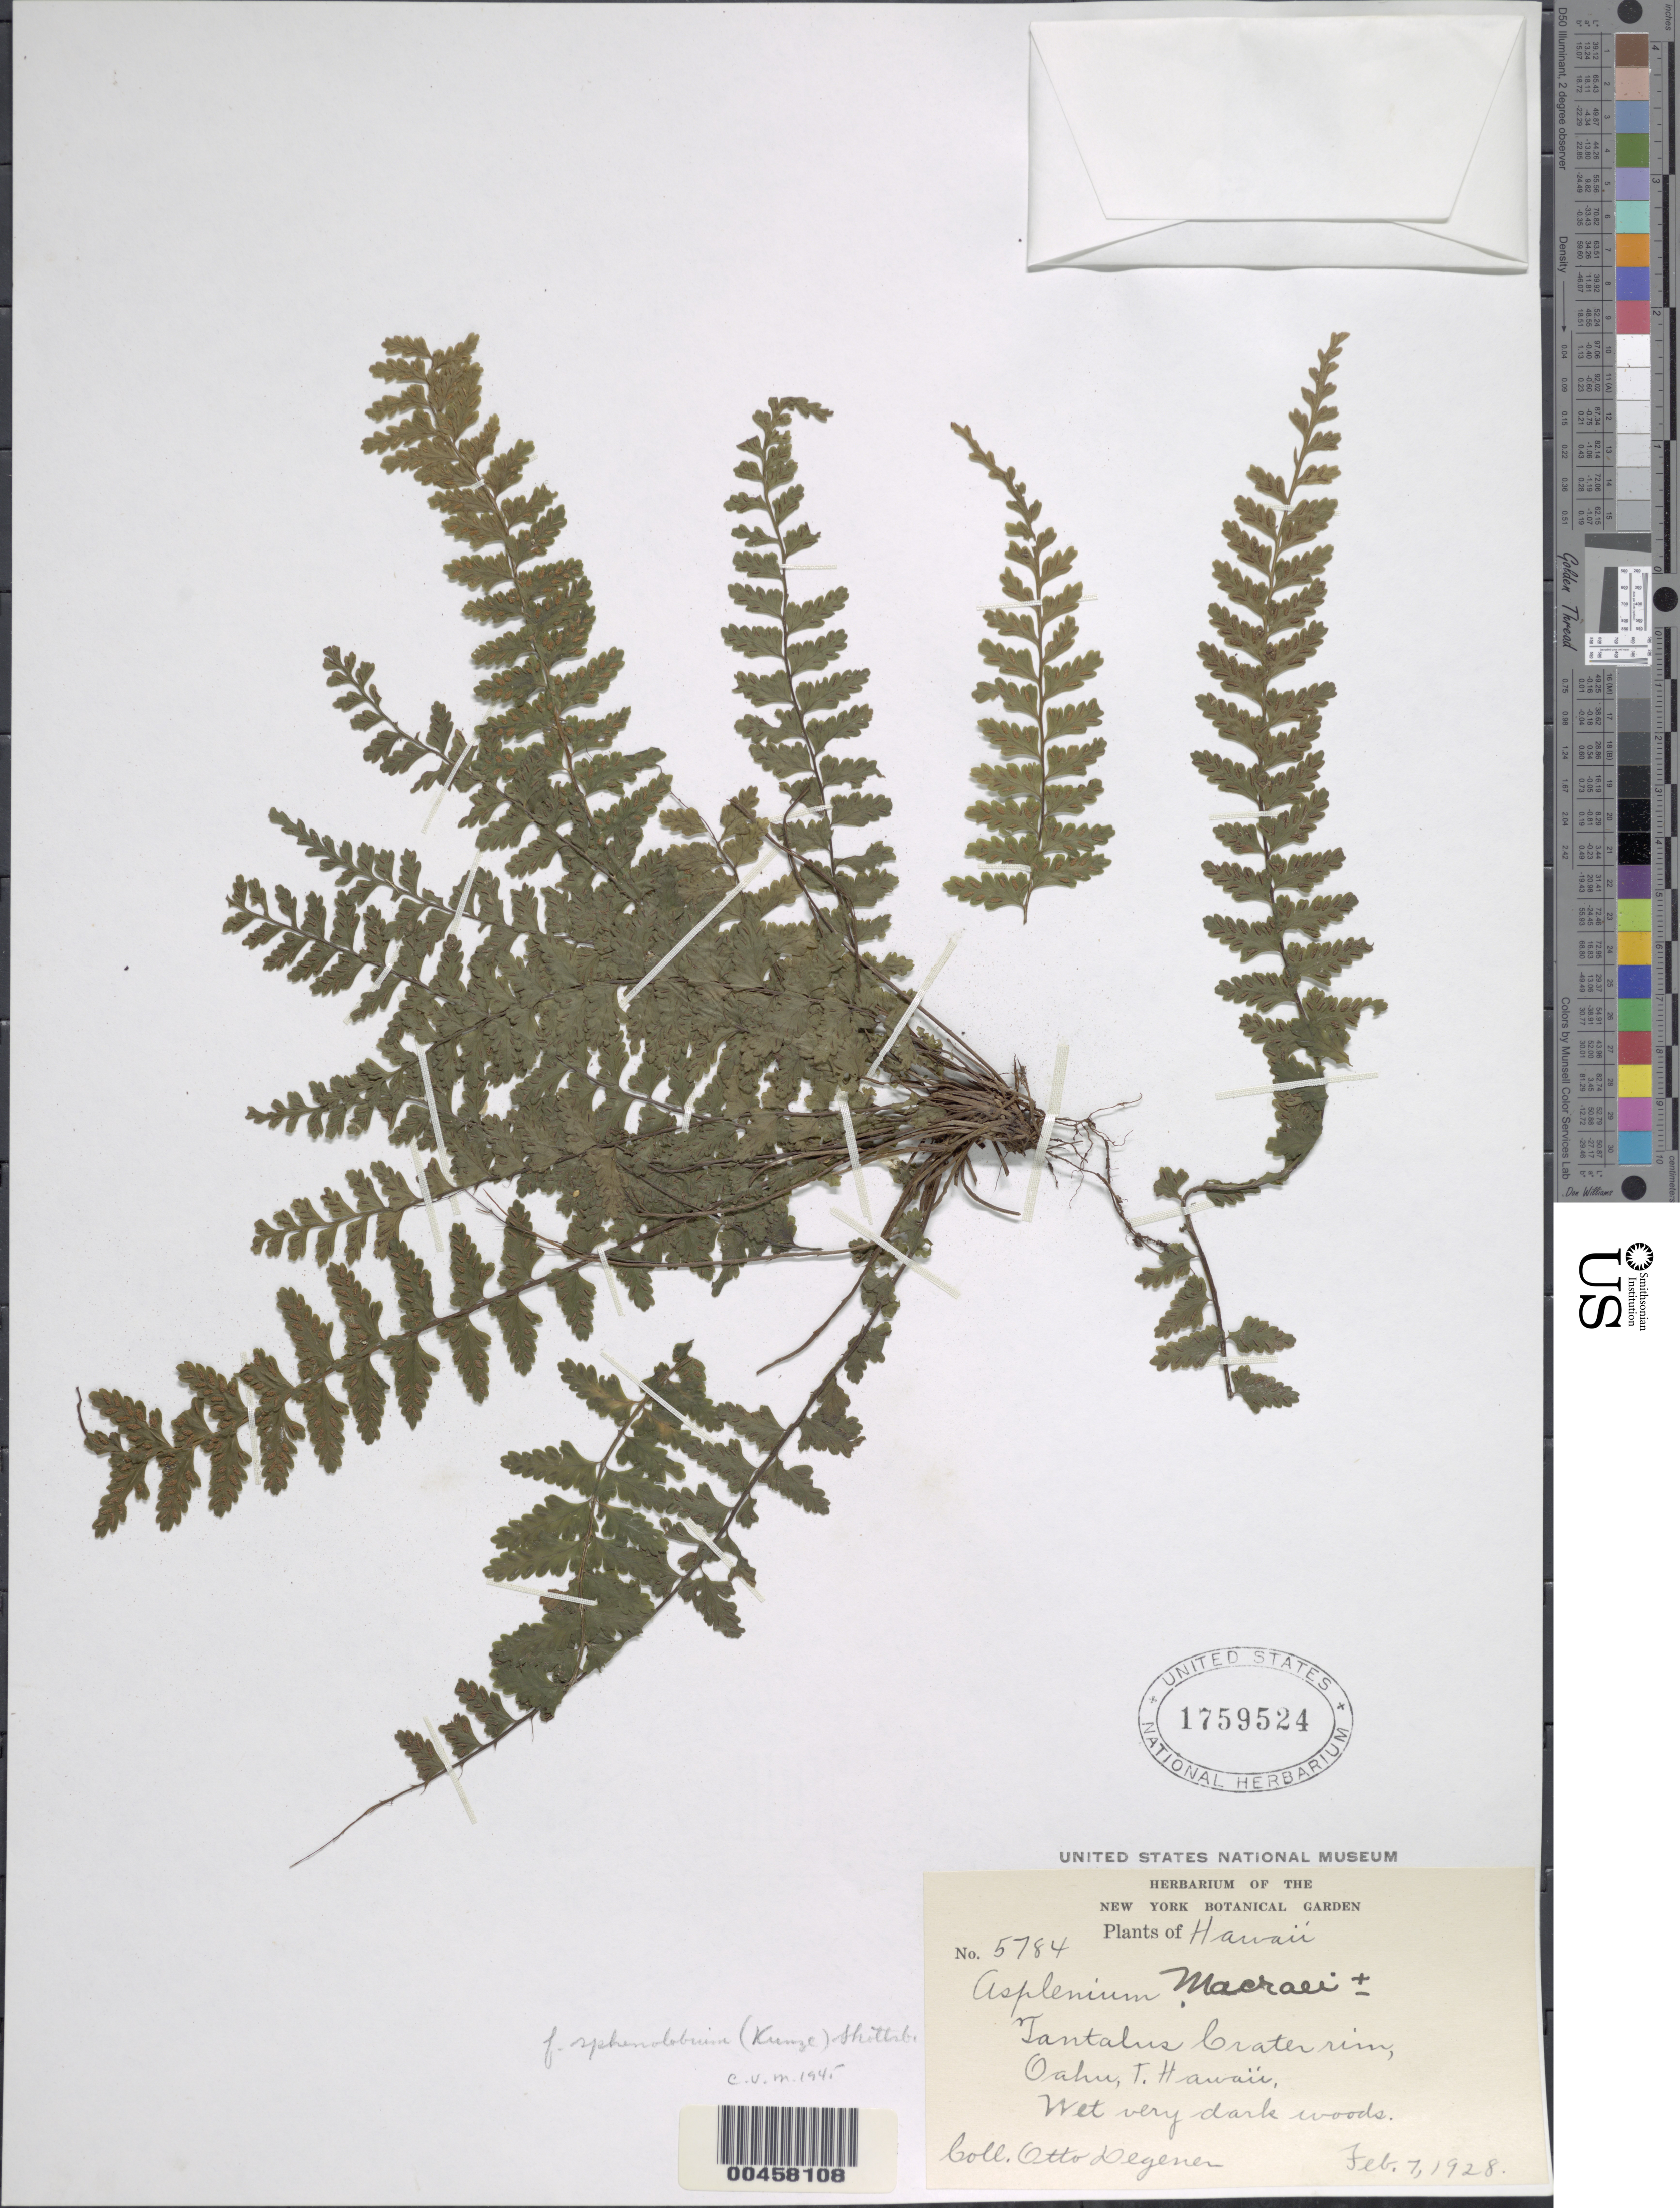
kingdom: Plantae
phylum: Tracheophyta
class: Polypodiopsida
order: Polypodiales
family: Aspleniaceae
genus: Asplenium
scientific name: Asplenium macraei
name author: Hook. & Grev.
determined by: Wagner, W. L., (BOT), Smithsonian Institution - National Museum of Natural History (UNITED STATES)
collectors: O. Degener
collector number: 5784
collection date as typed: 7 Feb 1928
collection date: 1928-02-07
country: United States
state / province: Hawaii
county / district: Honolulu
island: Oahu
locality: Tantalus Crater rim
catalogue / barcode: US 1759524